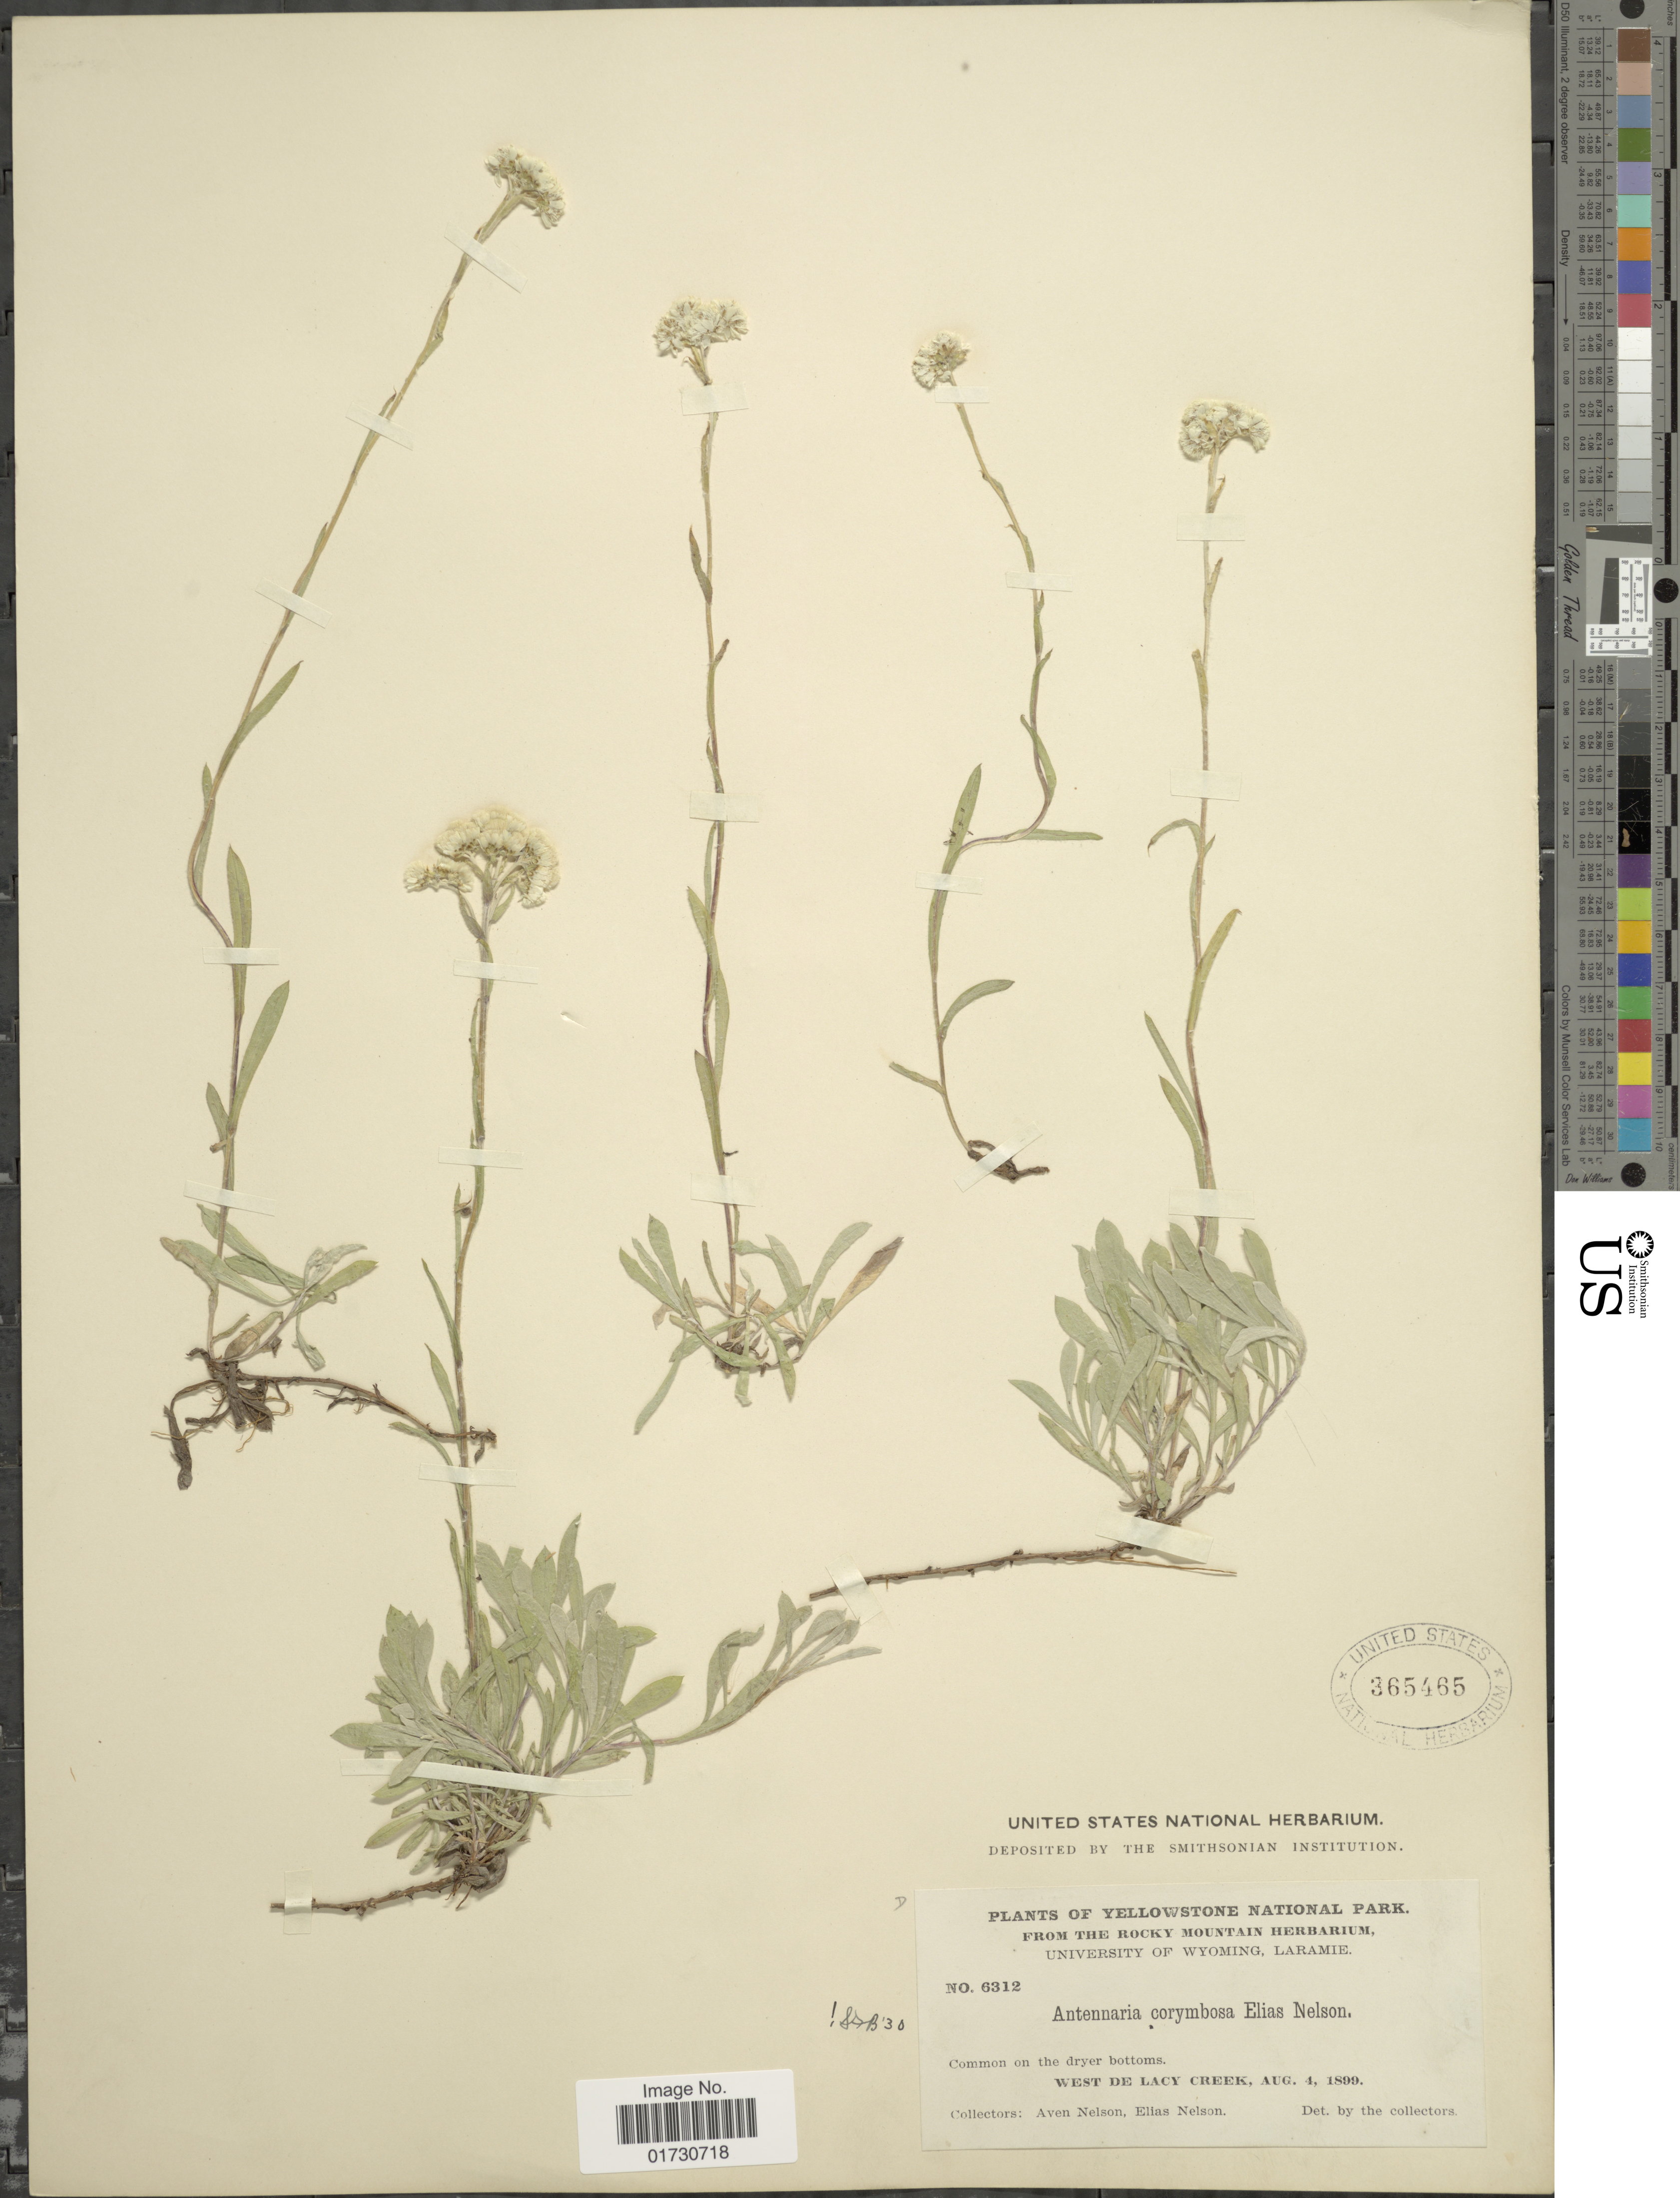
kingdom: Plantae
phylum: Tracheophyta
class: Magnoliopsida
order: Asterales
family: Asteraceae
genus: Antennaria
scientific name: Antennaria corymbosa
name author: E.E. Nelson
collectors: A. Nelson & E. Nelson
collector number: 6312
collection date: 1899-08-04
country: United States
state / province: Wyoming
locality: Yellowstone National Park, West De Lacy Creek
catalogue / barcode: US 365465